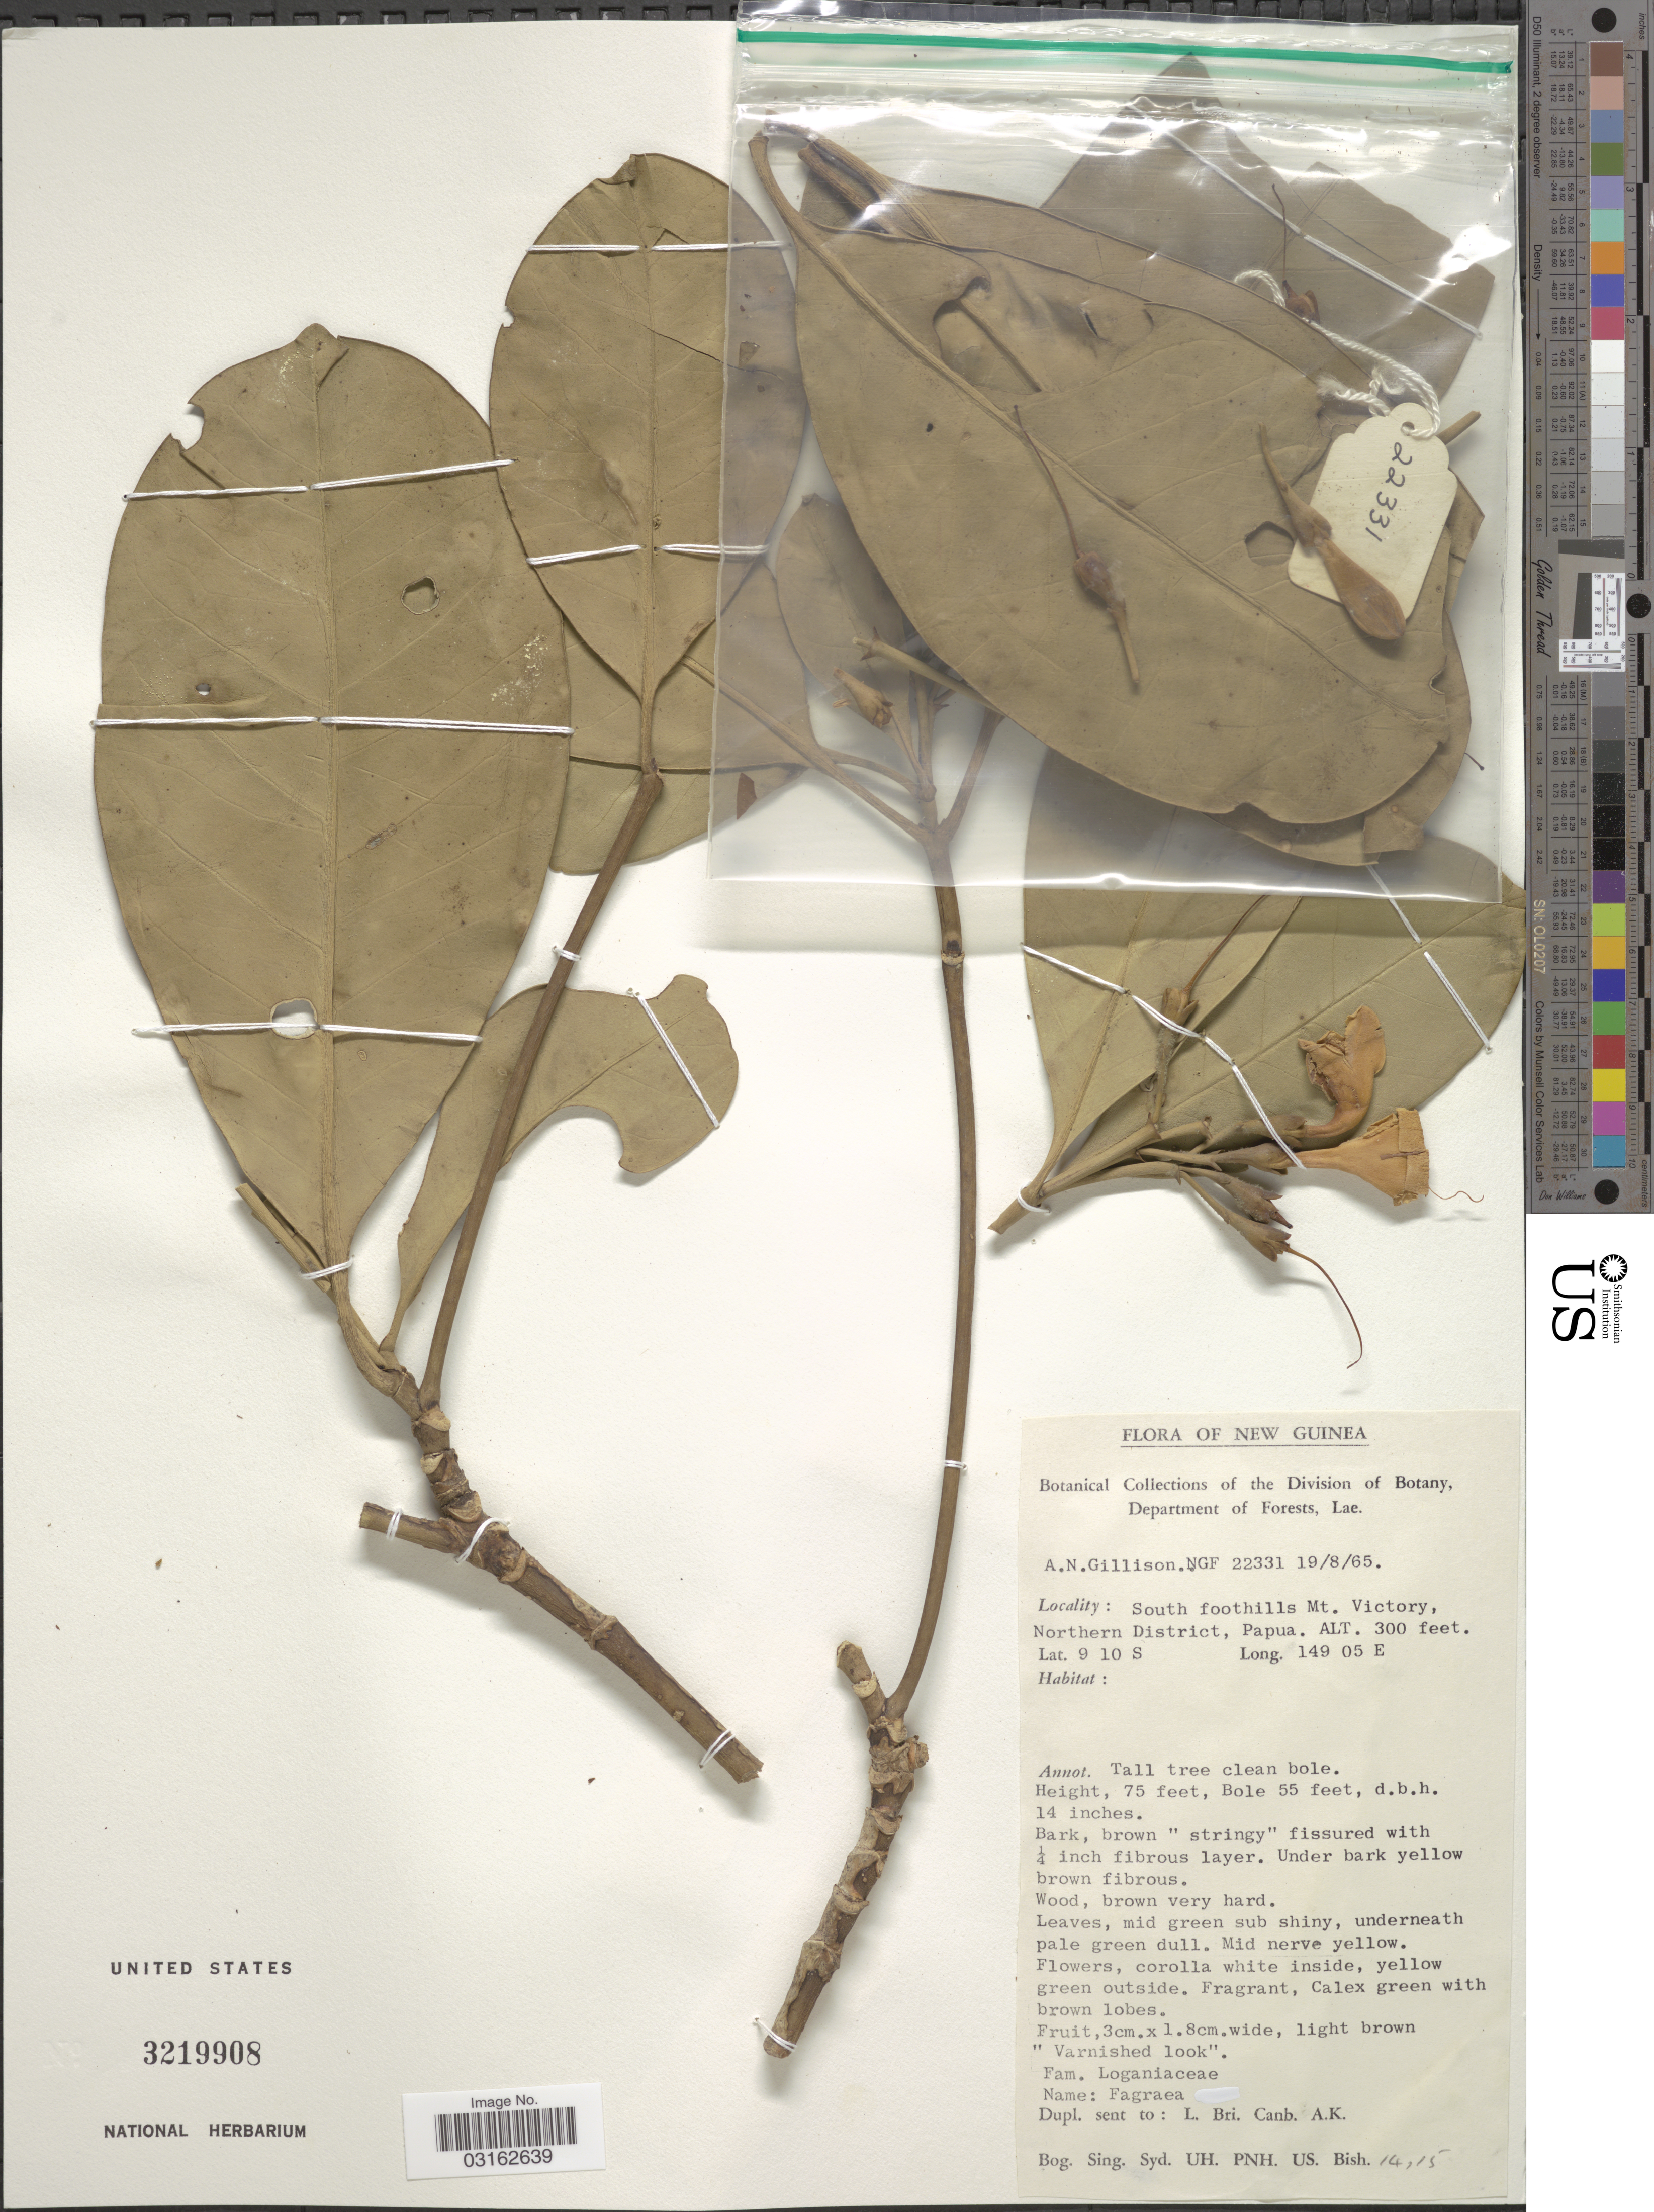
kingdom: Plantae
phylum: Tracheophyta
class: Magnoliopsida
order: Gentianales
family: Gentianaceae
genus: Fagraea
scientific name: Fagraea sp.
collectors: A. Gillison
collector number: NGF 22331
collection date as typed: Transcribed d/m/y: 19/8/65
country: Papua New Guinea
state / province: Northern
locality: New Guinea, South foothills Mt. Victory, Northern District, Papua.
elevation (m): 91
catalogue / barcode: US 3219908